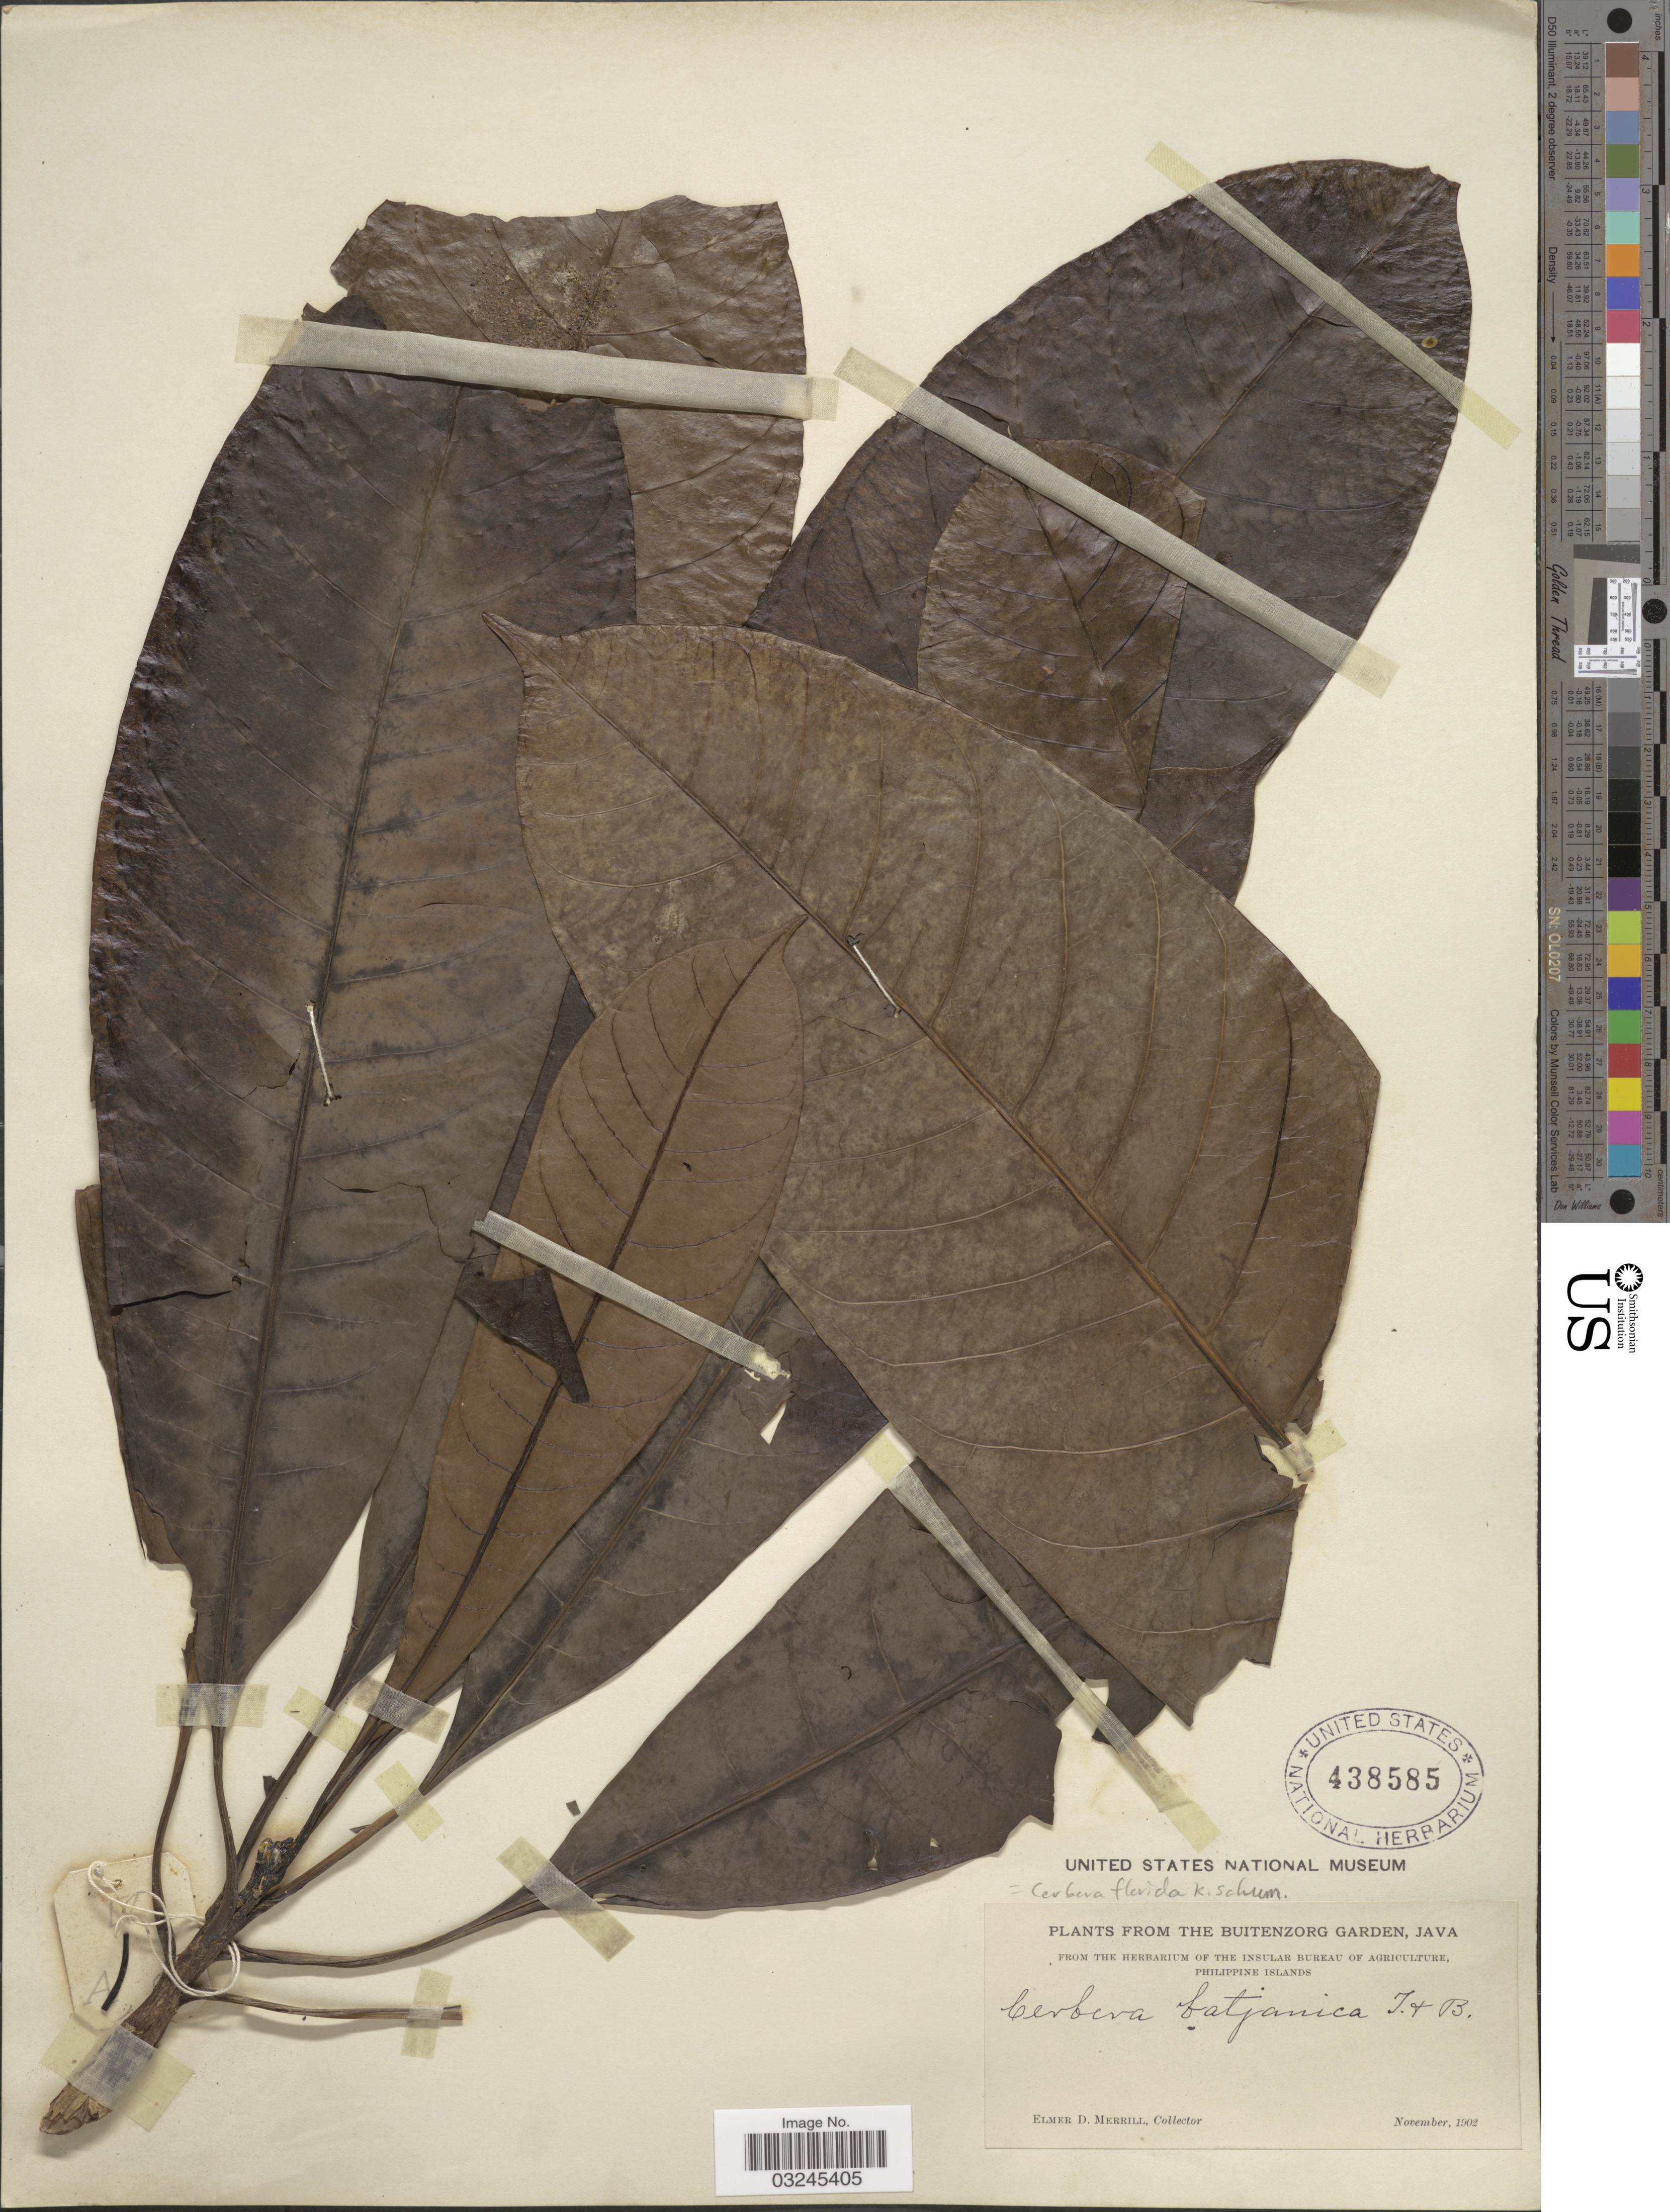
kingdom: Plantae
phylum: Tracheophyta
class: Magnoliopsida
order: Gentianales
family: Apocynaceae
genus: Cerbera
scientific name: Cerbera floribunda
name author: K. Schum.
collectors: E. D. Merrill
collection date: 1902-11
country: Indonesia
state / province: Java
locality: The Buitenzorg Garden.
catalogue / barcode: US 438585